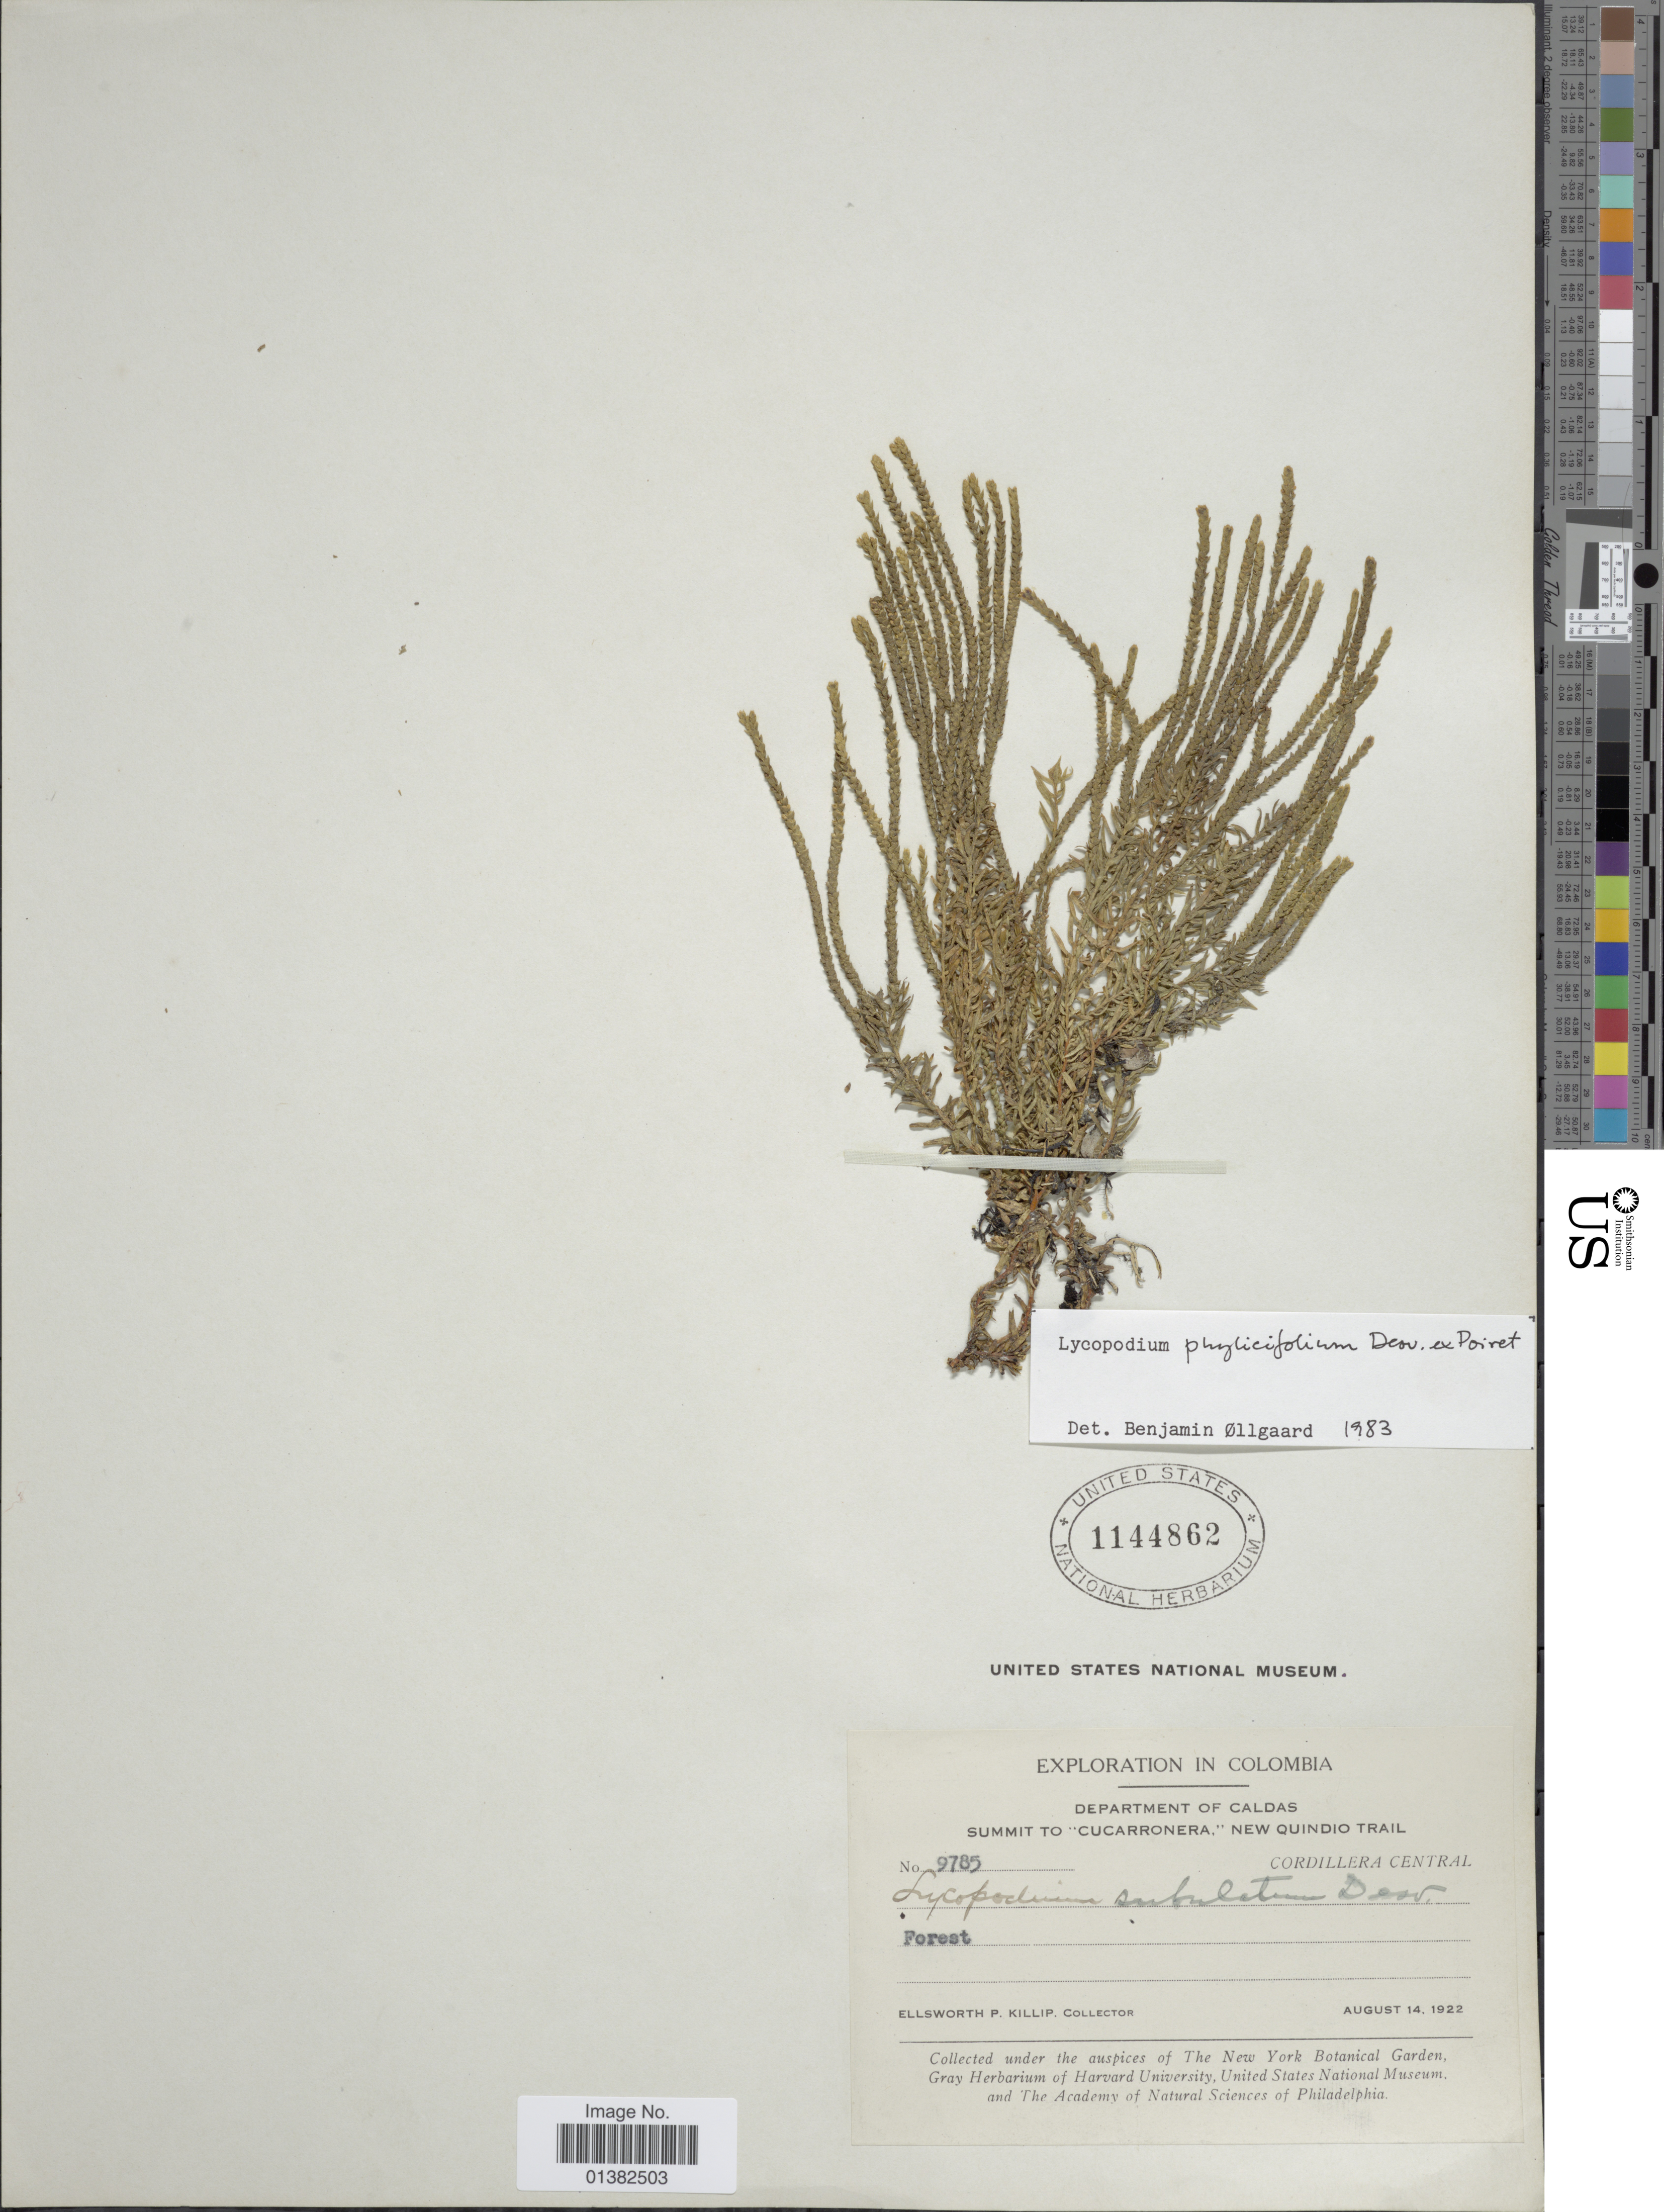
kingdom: Plantae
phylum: Tracheophyta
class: Lycopodiopsida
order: Lycopodiales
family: Lycopodiaceae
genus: Phlegmariurus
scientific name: Phlegmariurus phylicifolius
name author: (Desv. ex Poir.) B. Øllg.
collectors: E. P. Killip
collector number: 9785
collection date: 1922-08-14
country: Colombia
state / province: Caldas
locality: Summit to "Cucarronera", New Quindio Trail, Cordillera Central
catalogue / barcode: US 1144862